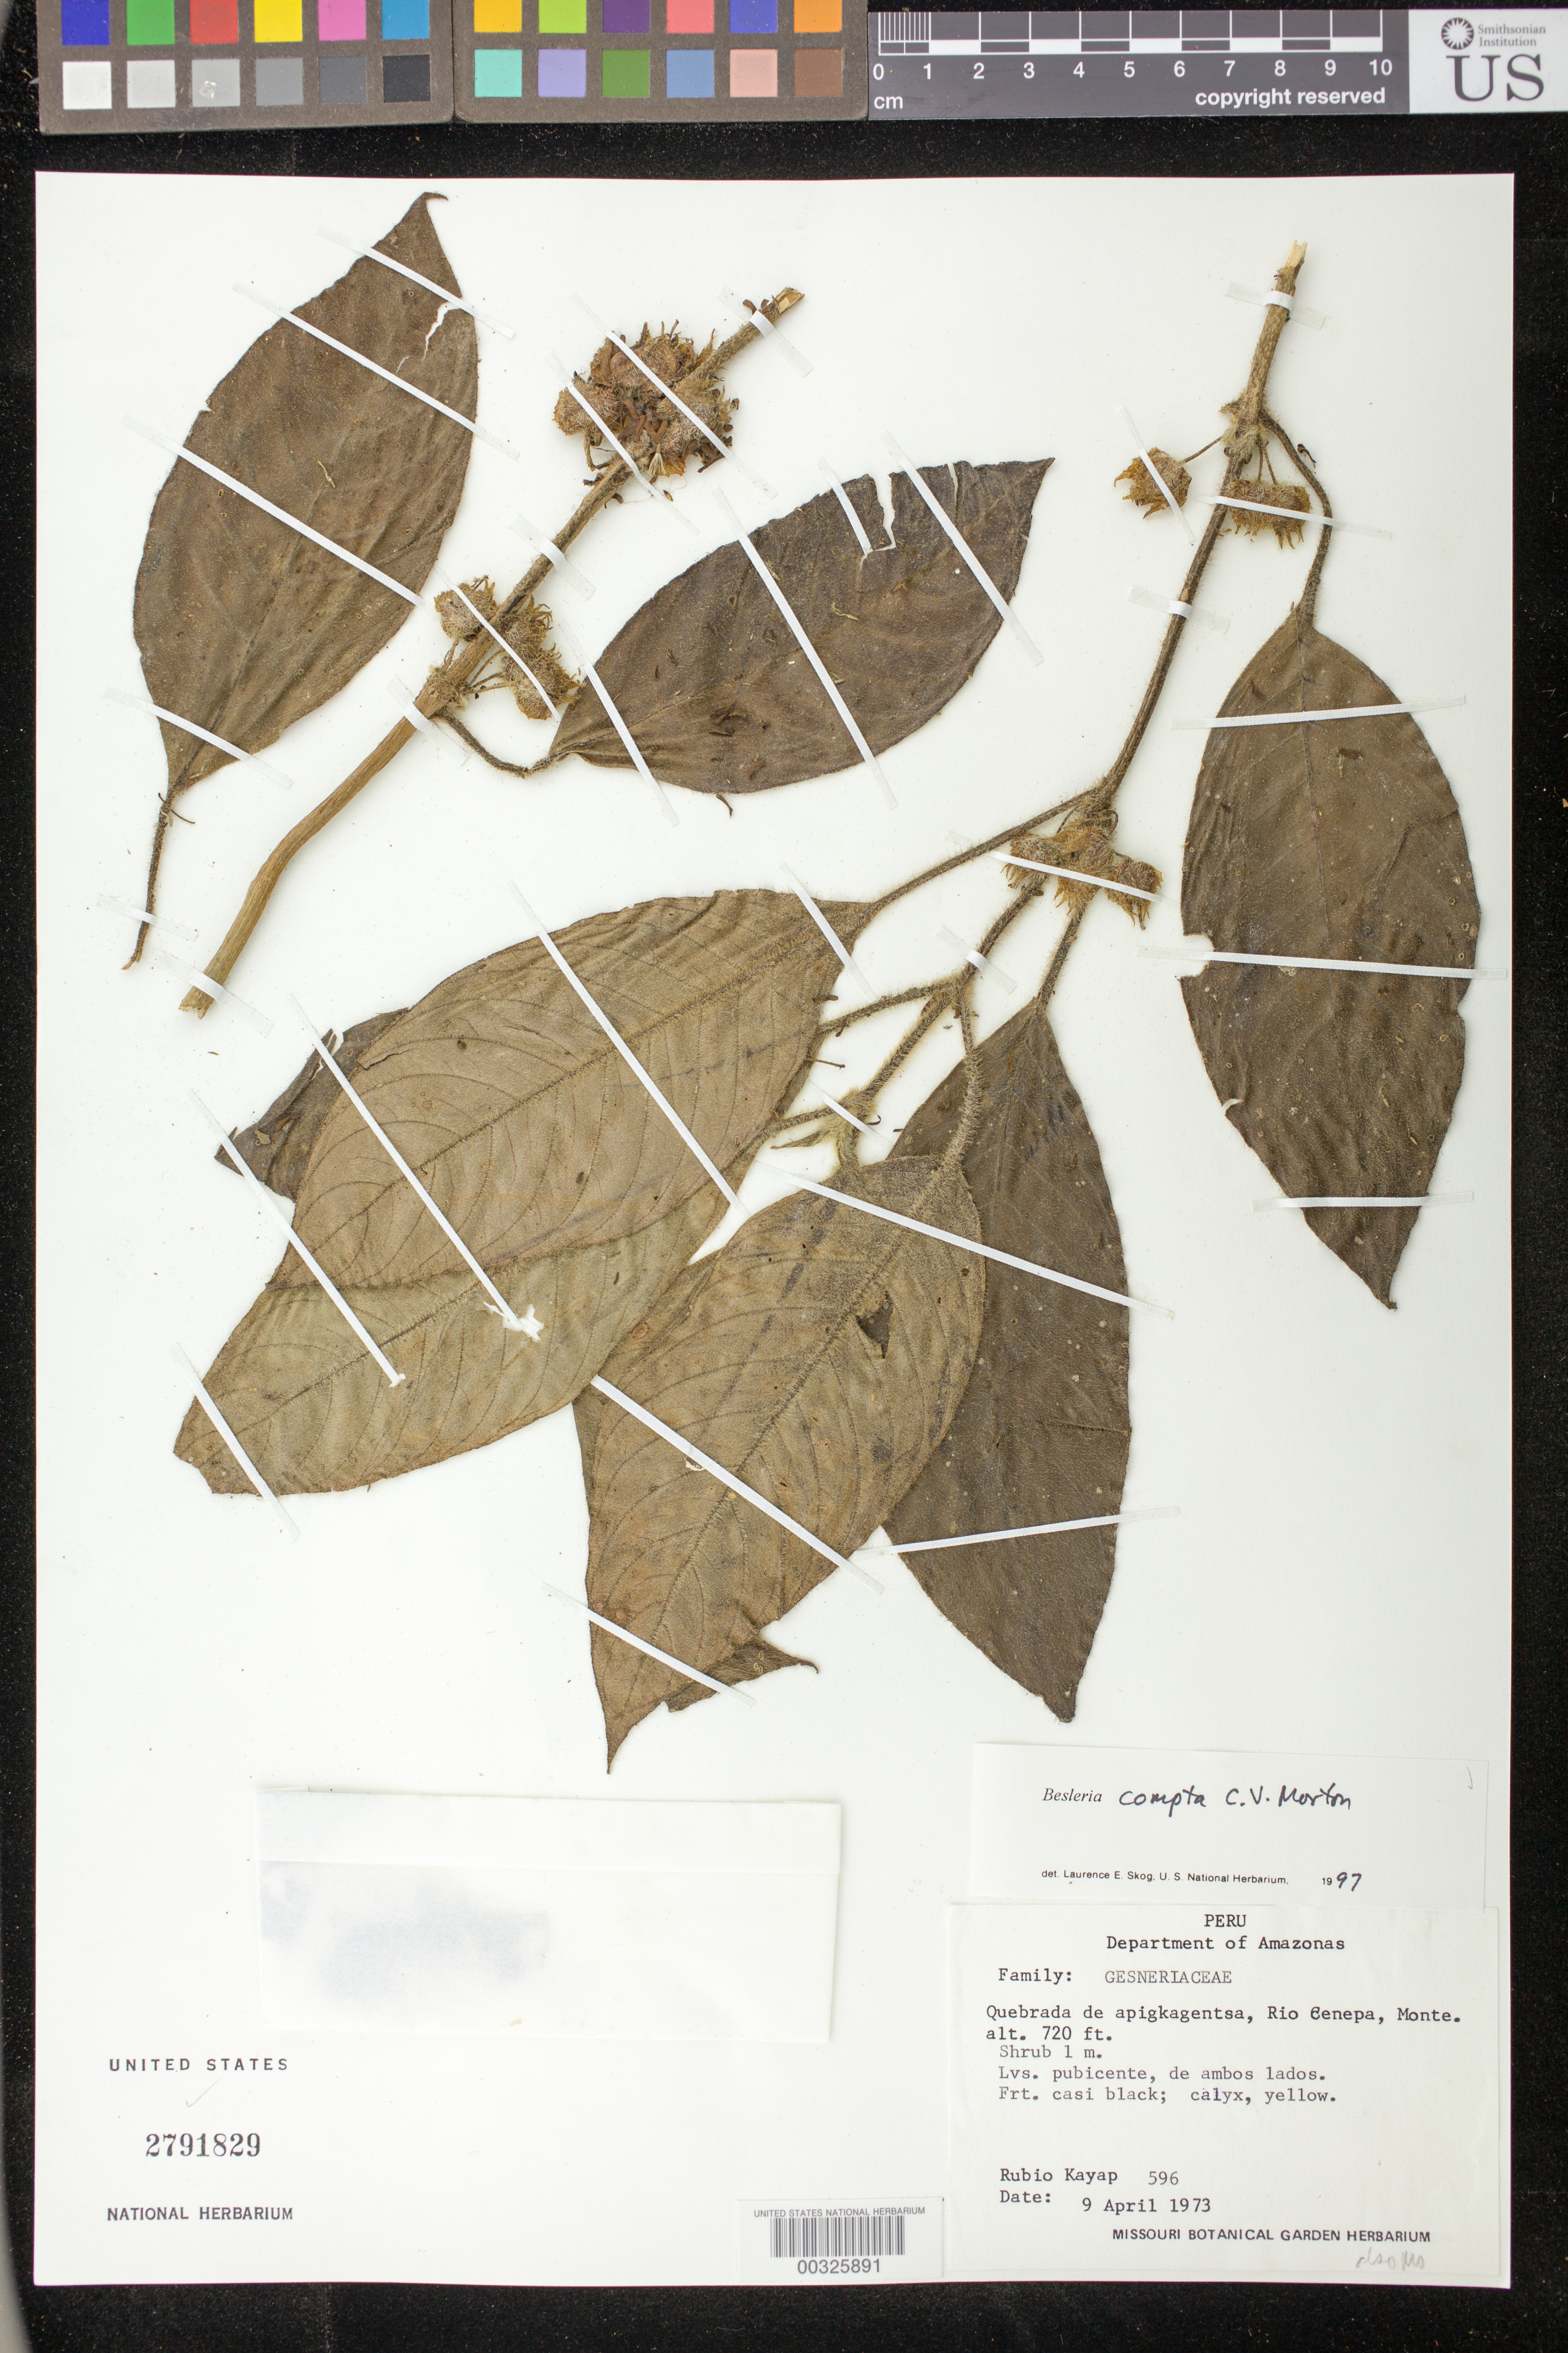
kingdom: Plantae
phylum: Tracheophyta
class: Magnoliopsida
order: Lamiales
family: Gesneriaceae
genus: Besleria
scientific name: Besleria compta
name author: C.V. Morton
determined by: Skog, Laurence E.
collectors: R. Kayap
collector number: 596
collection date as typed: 09 Apr 1973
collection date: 1973-04-09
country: Peru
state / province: Amazonas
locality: Quebrada de apigkagentsa, Rio Cenepa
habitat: Monte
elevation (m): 219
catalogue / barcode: US 2791829